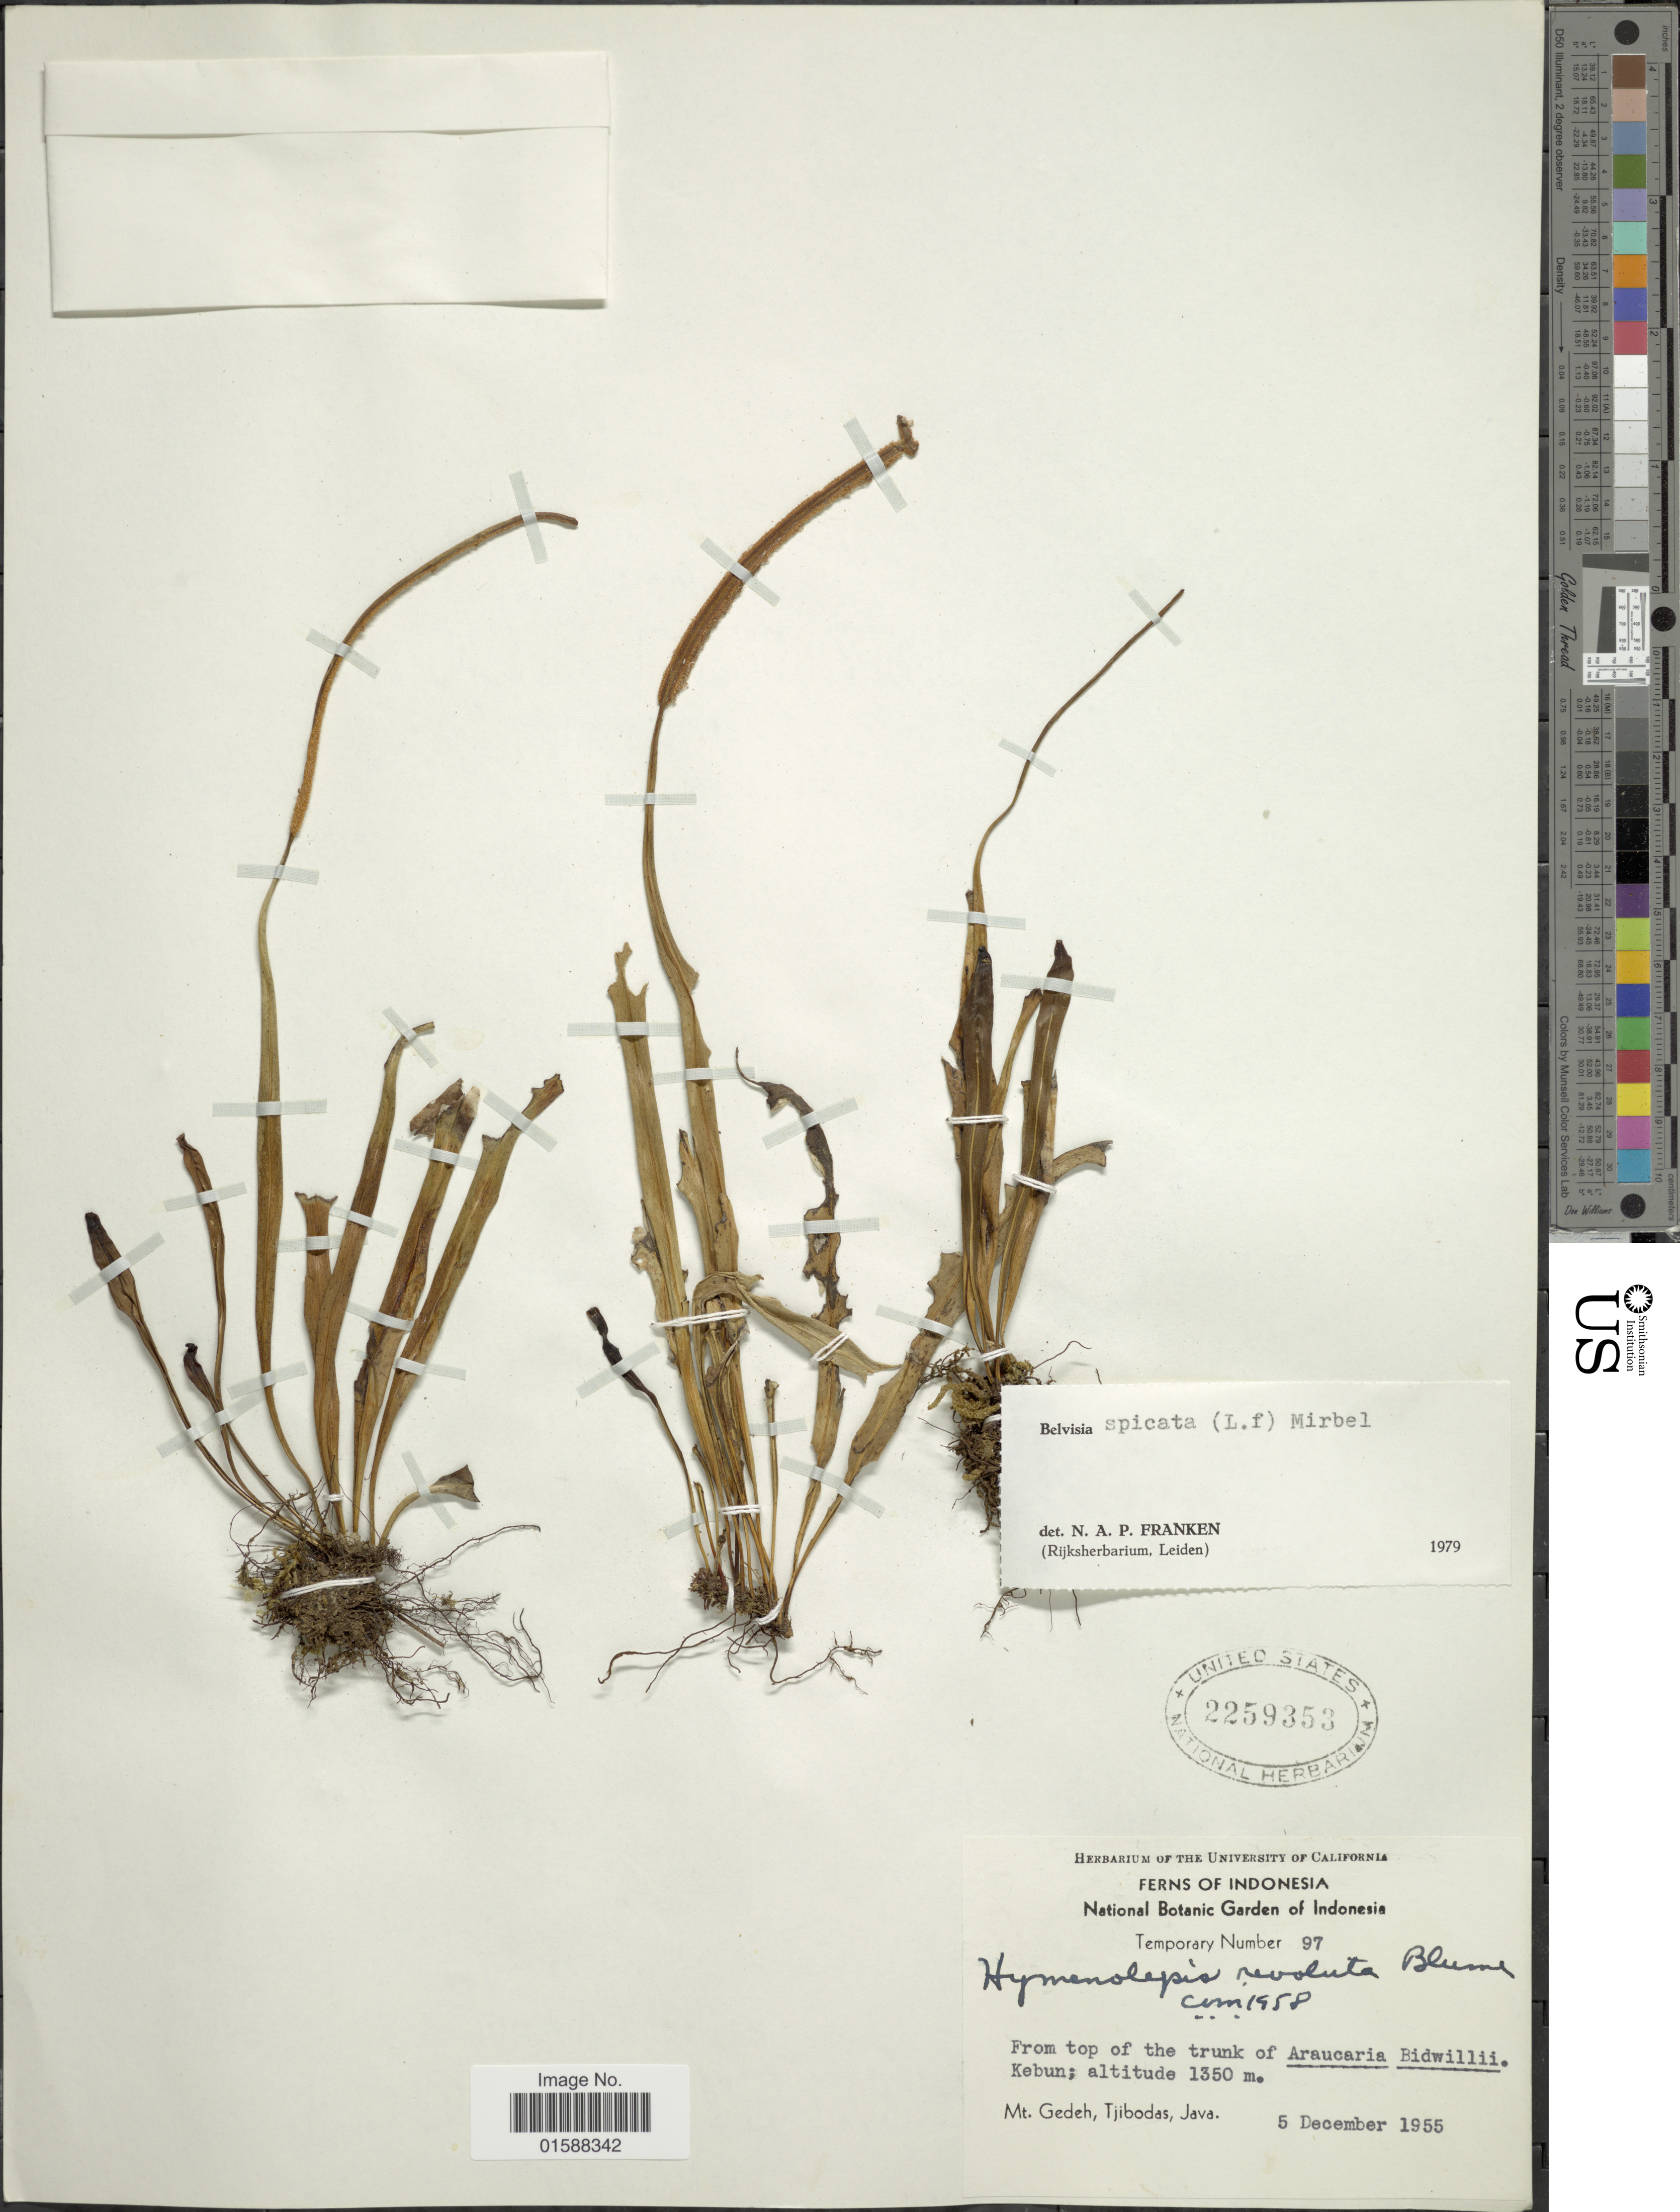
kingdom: Plantae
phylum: Tracheophyta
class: Polypodiopsida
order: Polypodiales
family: Polypodiaceae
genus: Lepisorus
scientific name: Lepisorus spicatus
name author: (L. f.) Li S. Wang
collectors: ex herb. Univ. of California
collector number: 97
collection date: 1955-12-05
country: Indonesia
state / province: Java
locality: Kebun. Mt. Gedeh, Tjibodas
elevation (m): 1350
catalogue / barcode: US 2259353